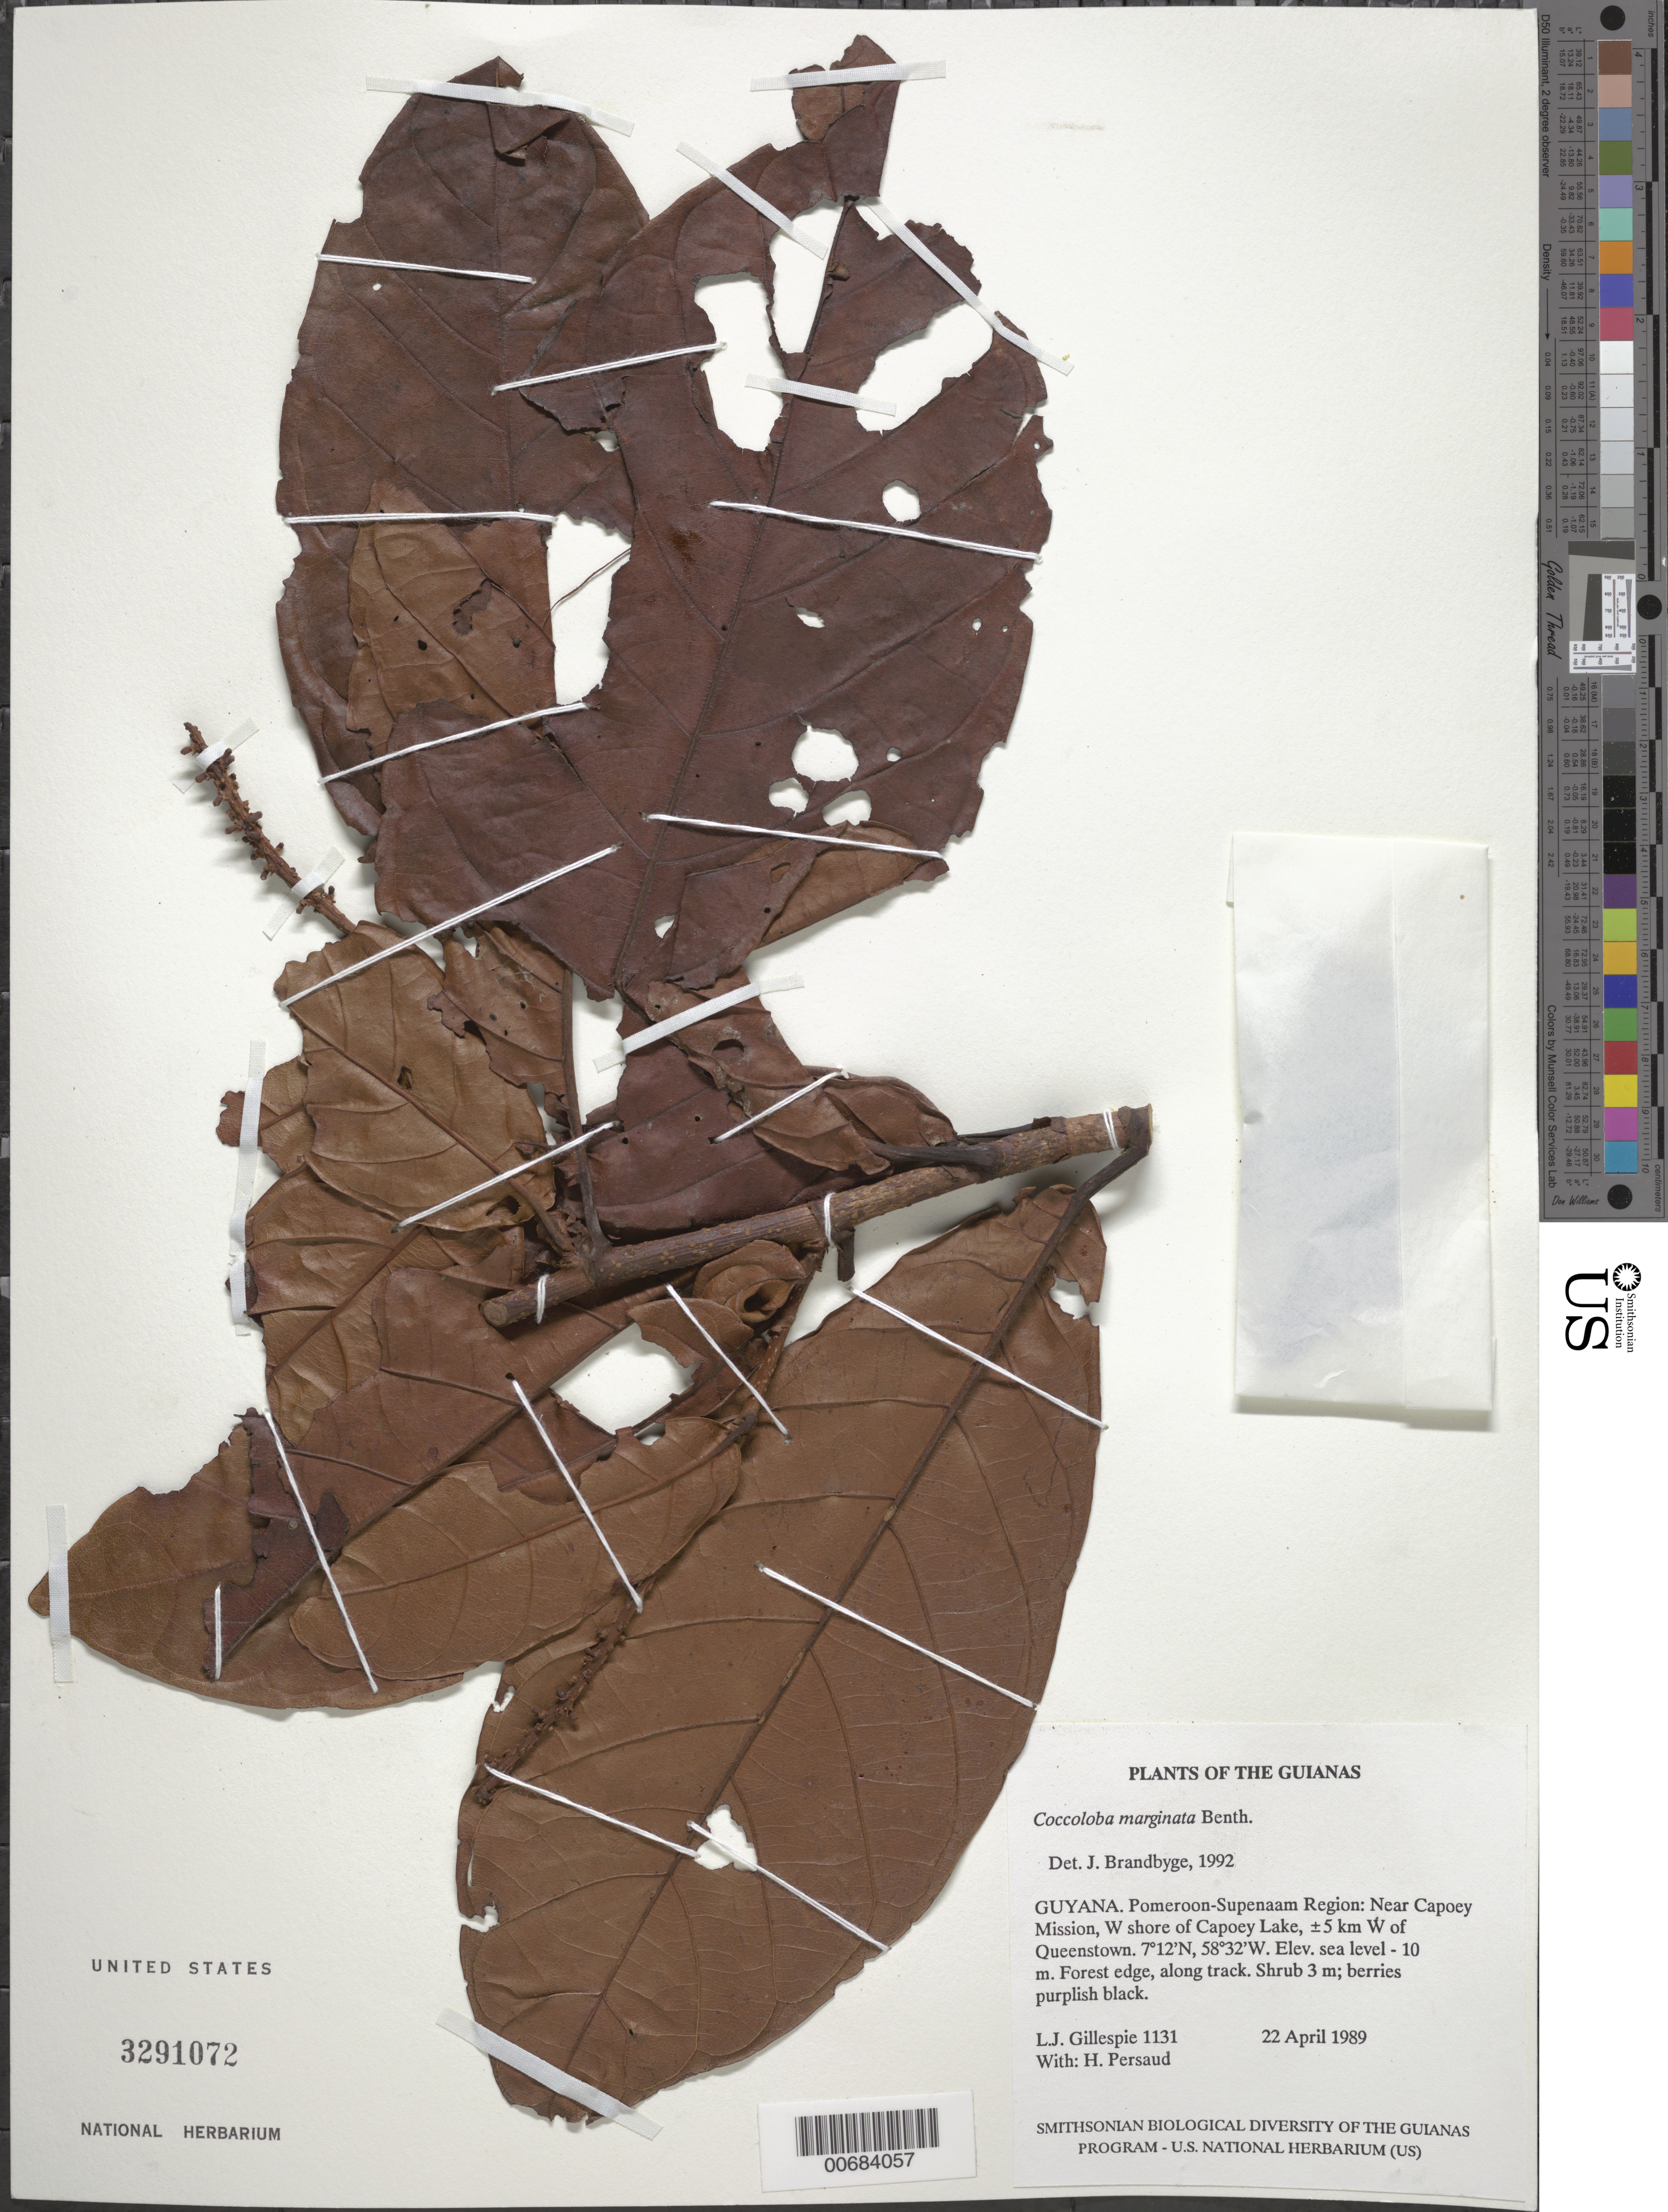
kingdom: Plantae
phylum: Tracheophyta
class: Magnoliopsida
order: Caryophyllales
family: Polygonaceae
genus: Coccoloba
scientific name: Coccoloba marginata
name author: Benth.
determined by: Brandbyge, J.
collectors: L. J. Gillespie & H. Persaud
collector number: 1131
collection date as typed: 22 April 1989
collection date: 1989-04-22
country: Guyana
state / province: Pomeroon-Supenaam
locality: Capoey Mission, west shore of Capoey Lake, ±5 km W of Queenstown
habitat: Forest edge, along track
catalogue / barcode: US 3291072